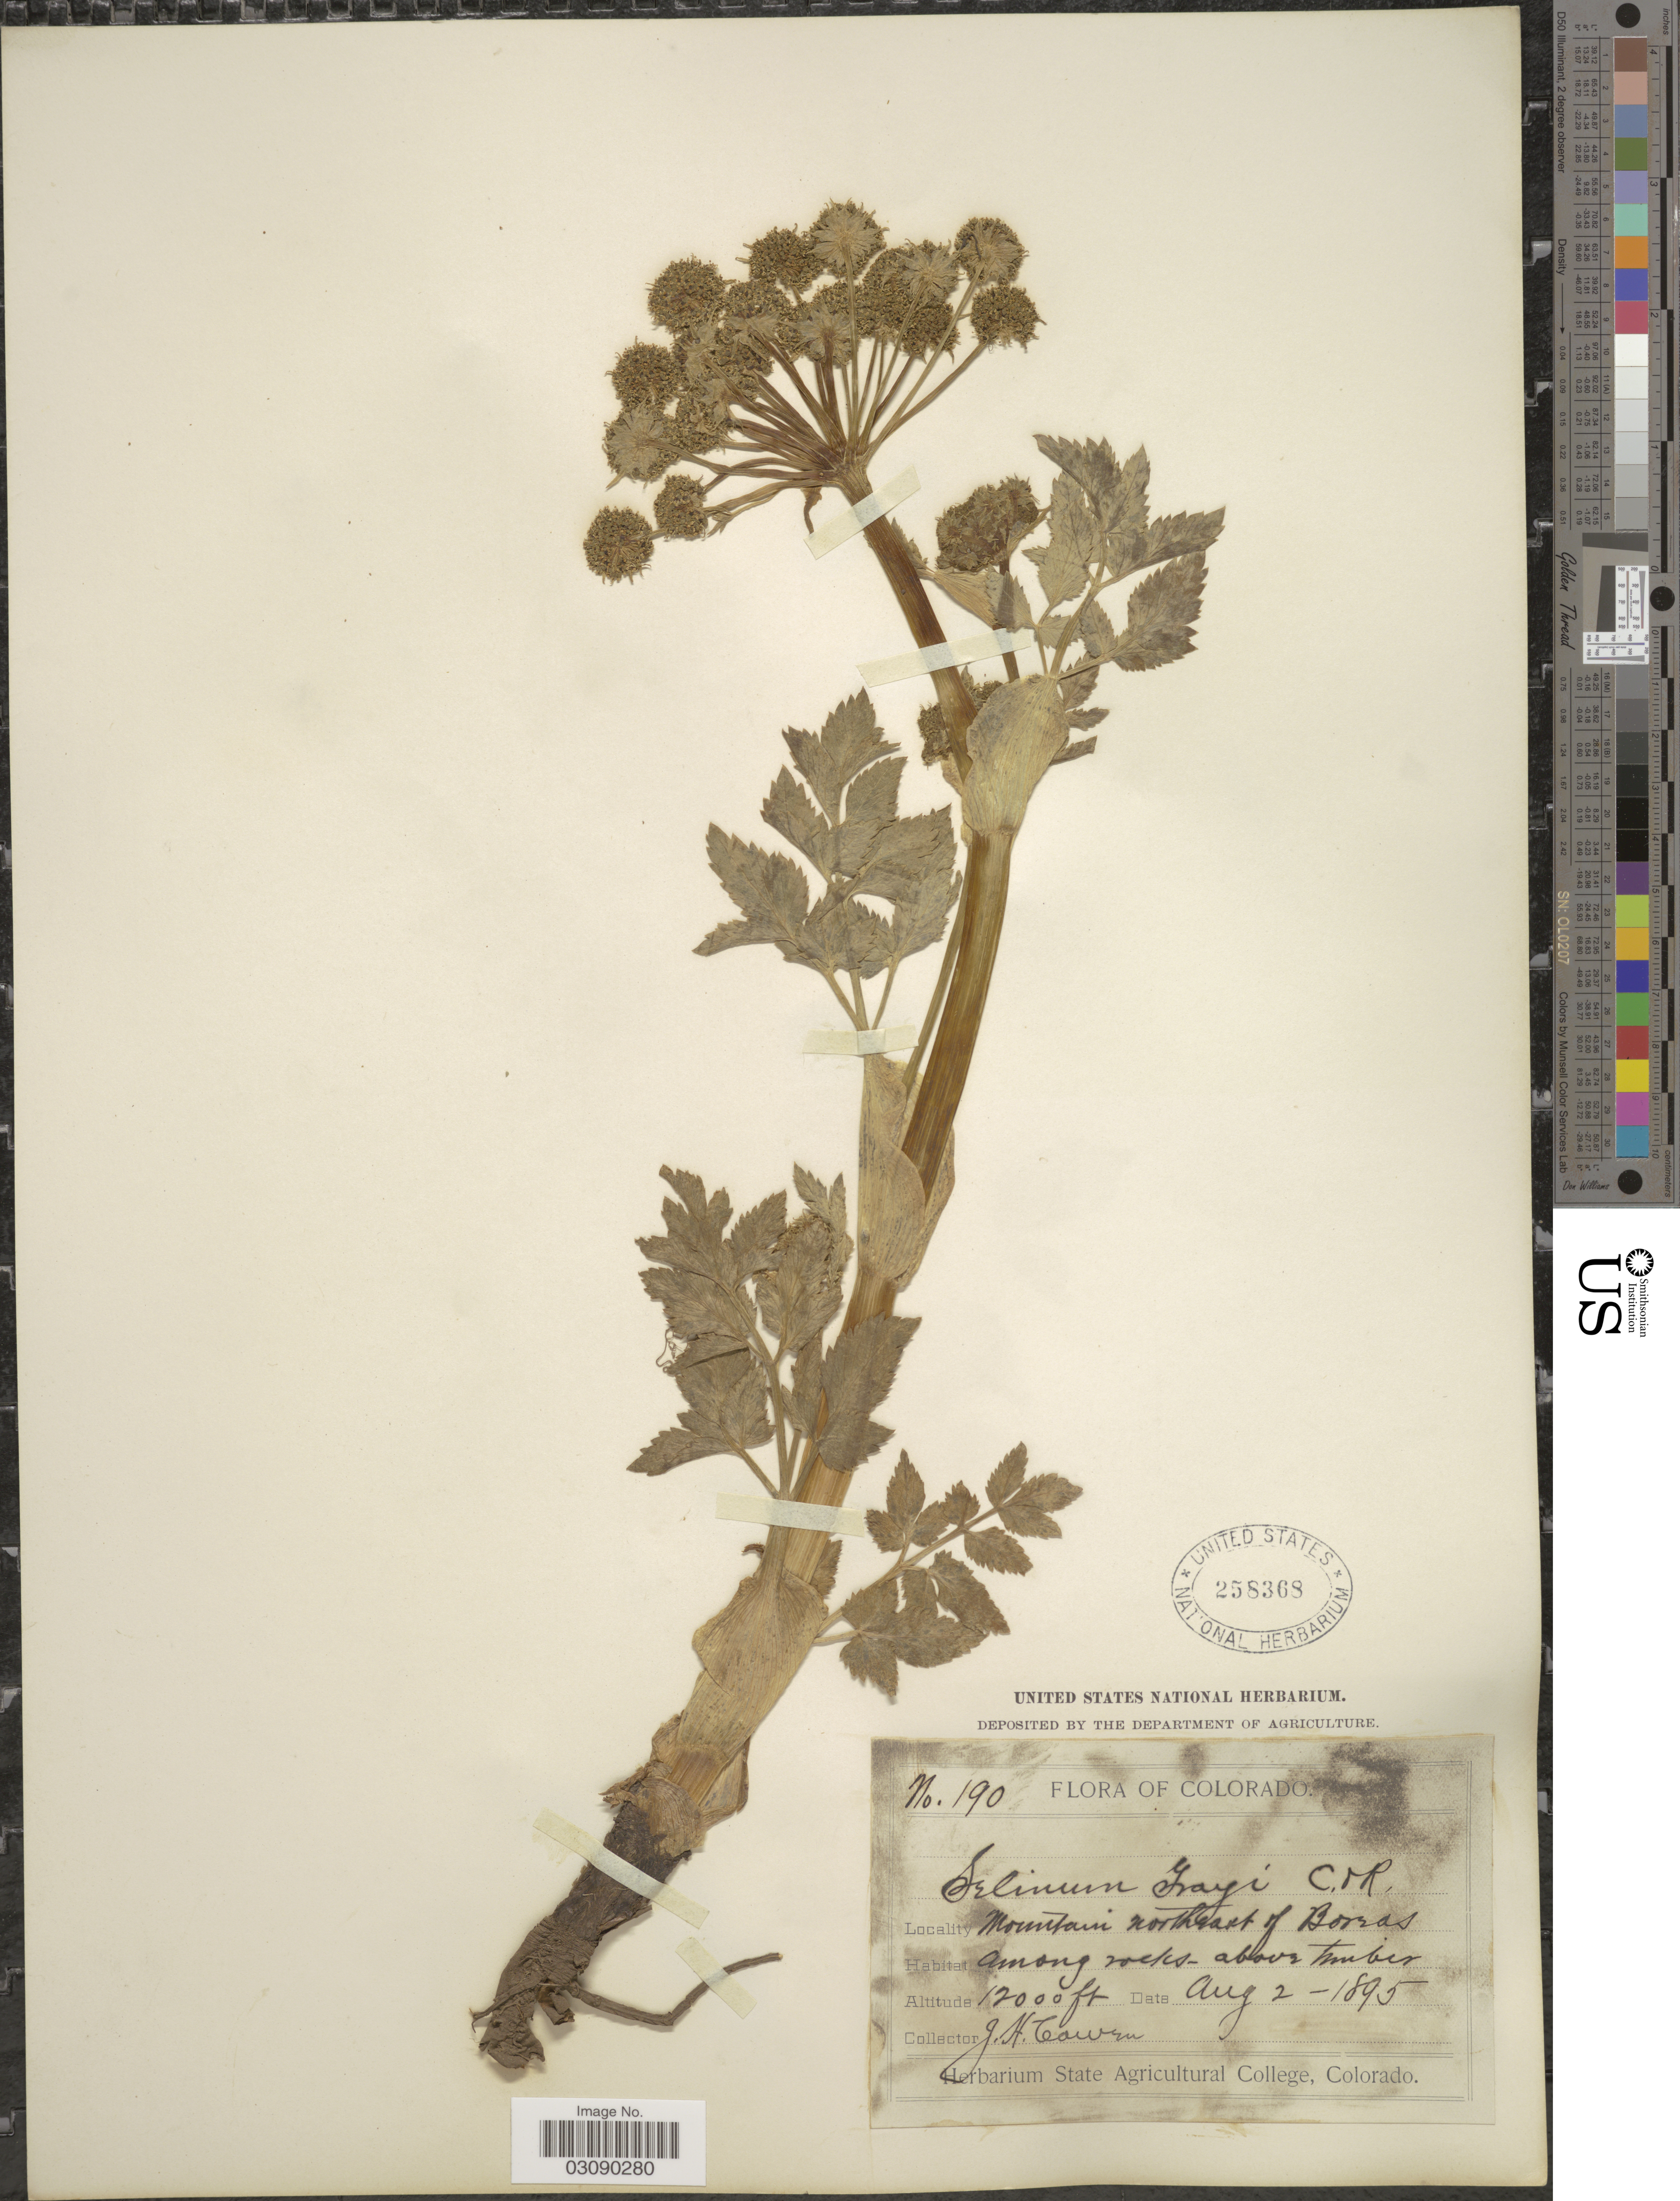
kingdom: Plantae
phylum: Tracheophyta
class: Magnoliopsida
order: Apiales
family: Apiaceae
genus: Angelica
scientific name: Angelica grayi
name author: (J.M. Coult. & Rose) J.M. Coult. & Rose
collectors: J. H. Cowen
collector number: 190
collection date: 1895-08-02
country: United States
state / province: Colorado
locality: Mountain near northeast of Boreas.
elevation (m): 3658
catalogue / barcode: US 258368